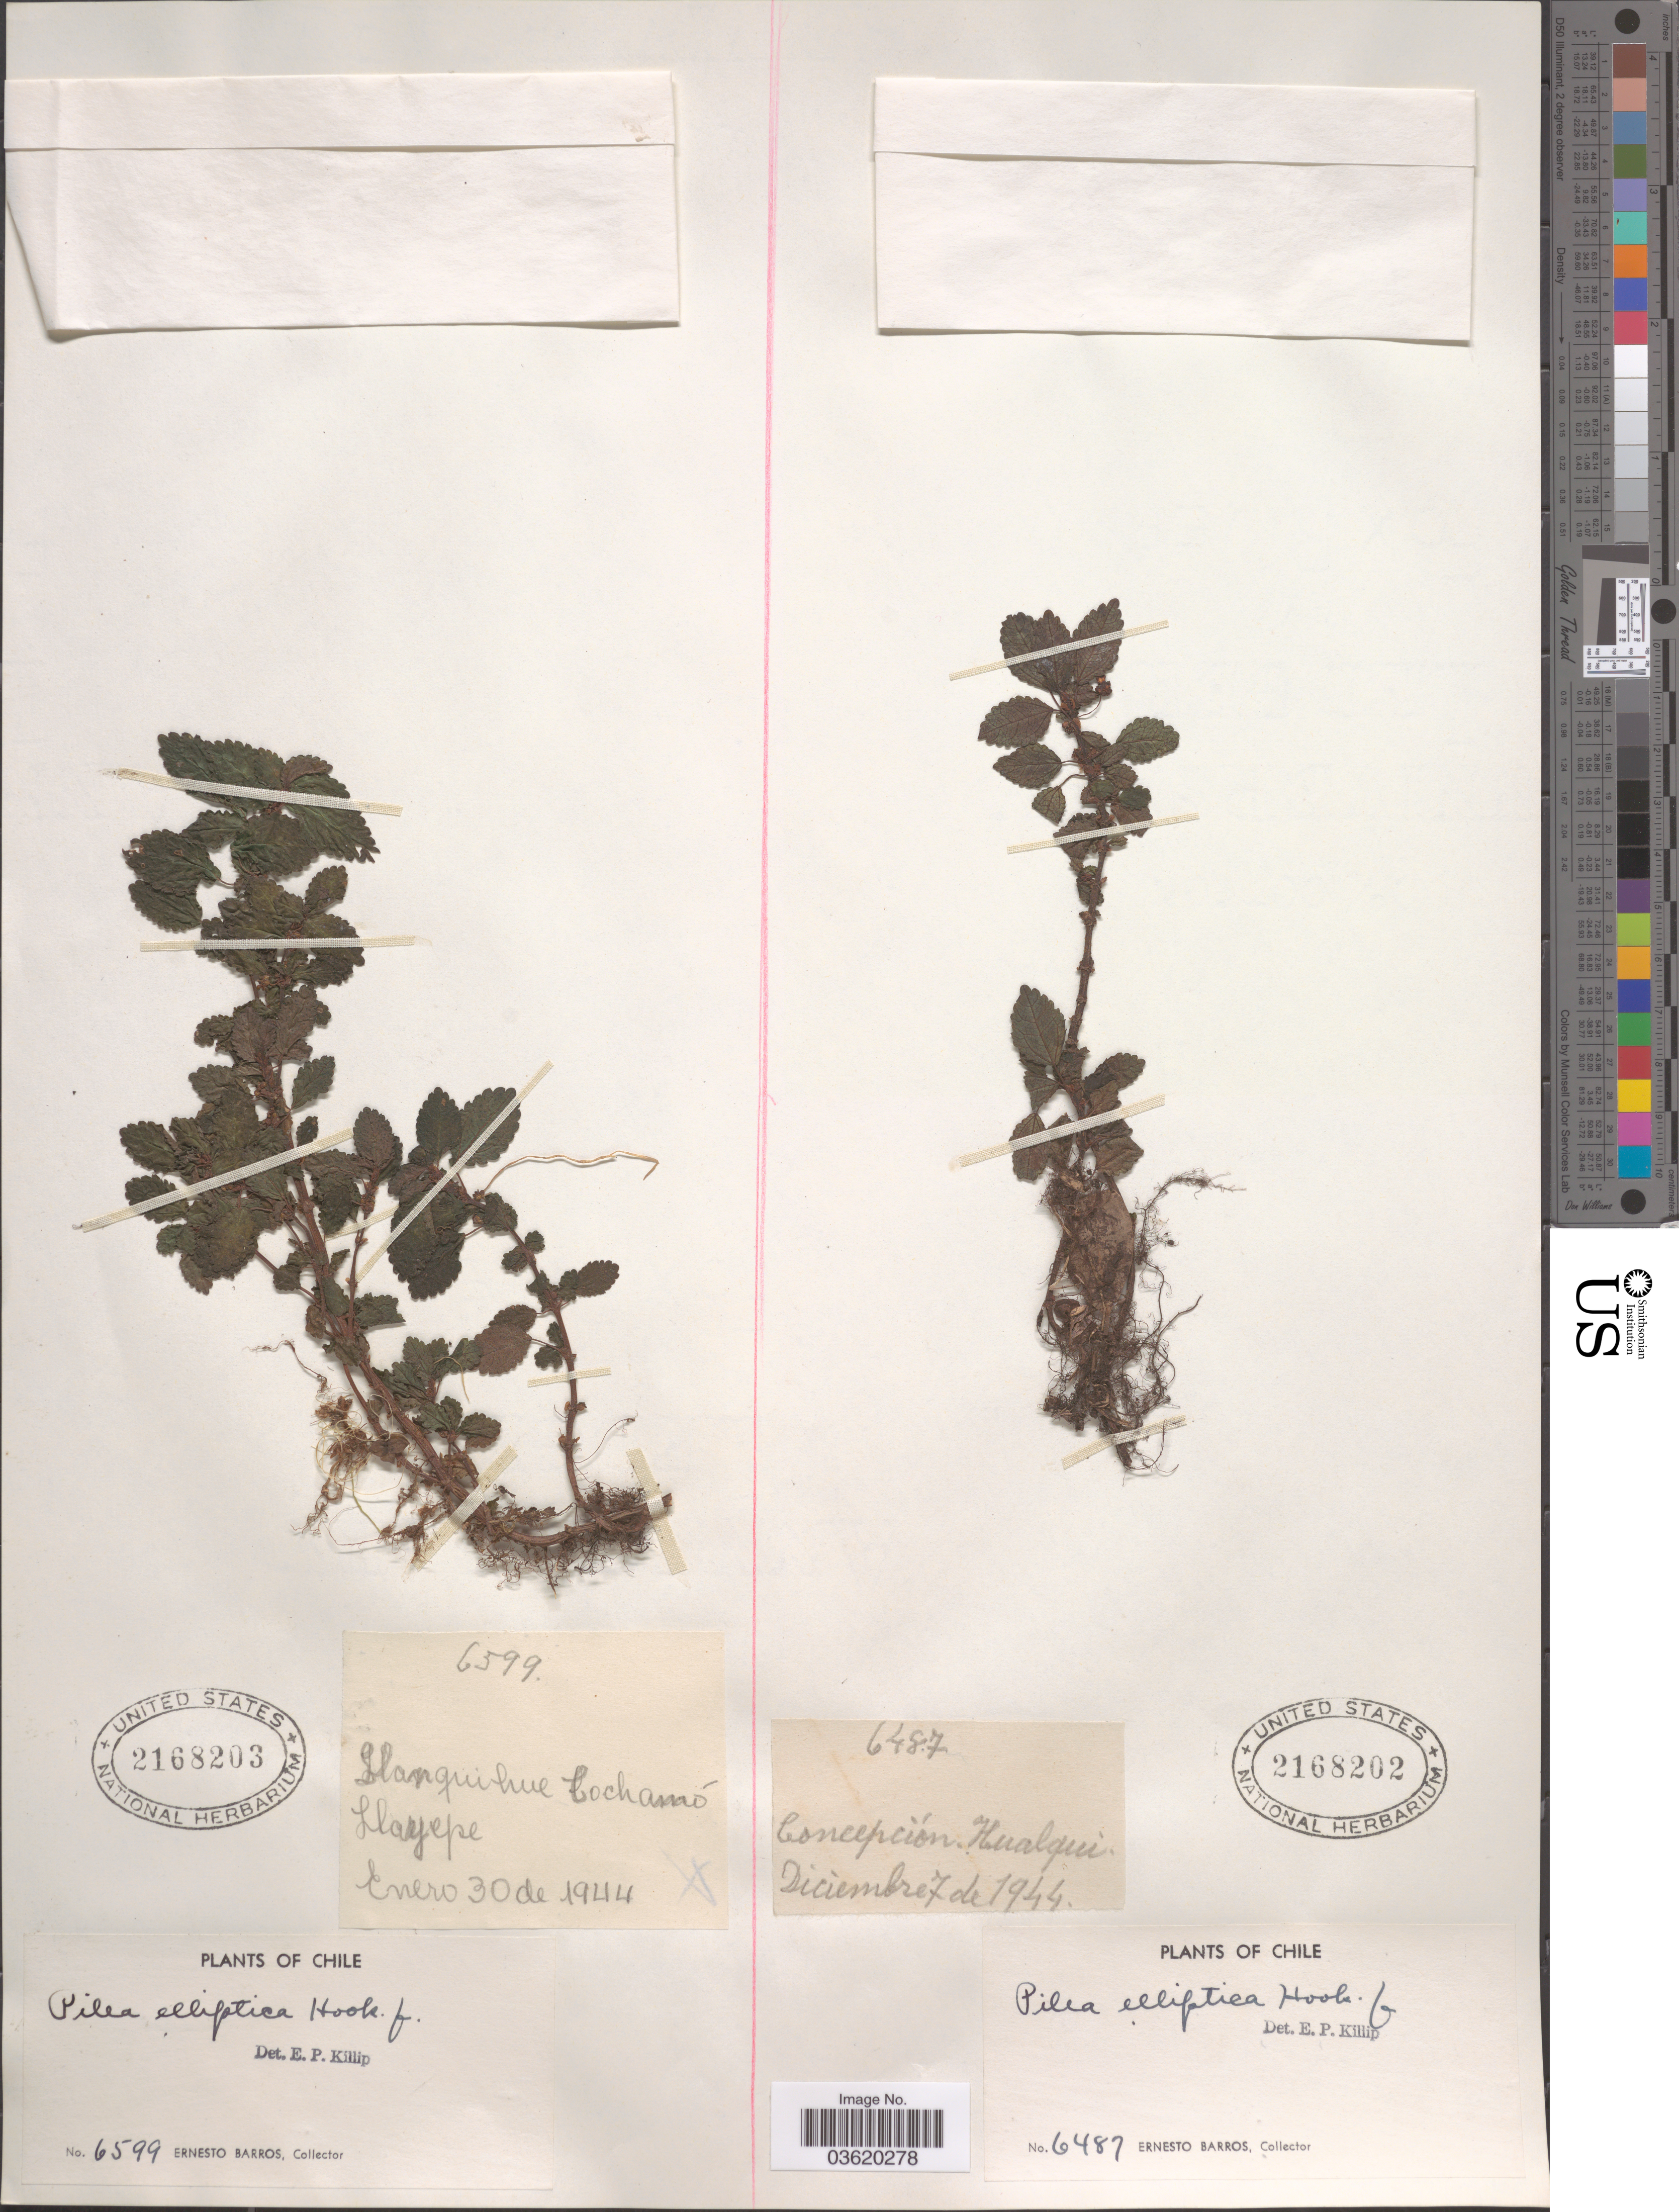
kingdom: Plantae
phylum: Tracheophyta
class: Magnoliopsida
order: Rosales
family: Urticaceae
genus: Pilea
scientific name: Pilea elliptica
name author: Hook. f.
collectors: E. Barros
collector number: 6487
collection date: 1944-12-07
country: Chile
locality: Concepción. Hualqui.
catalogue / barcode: US 2168202-2